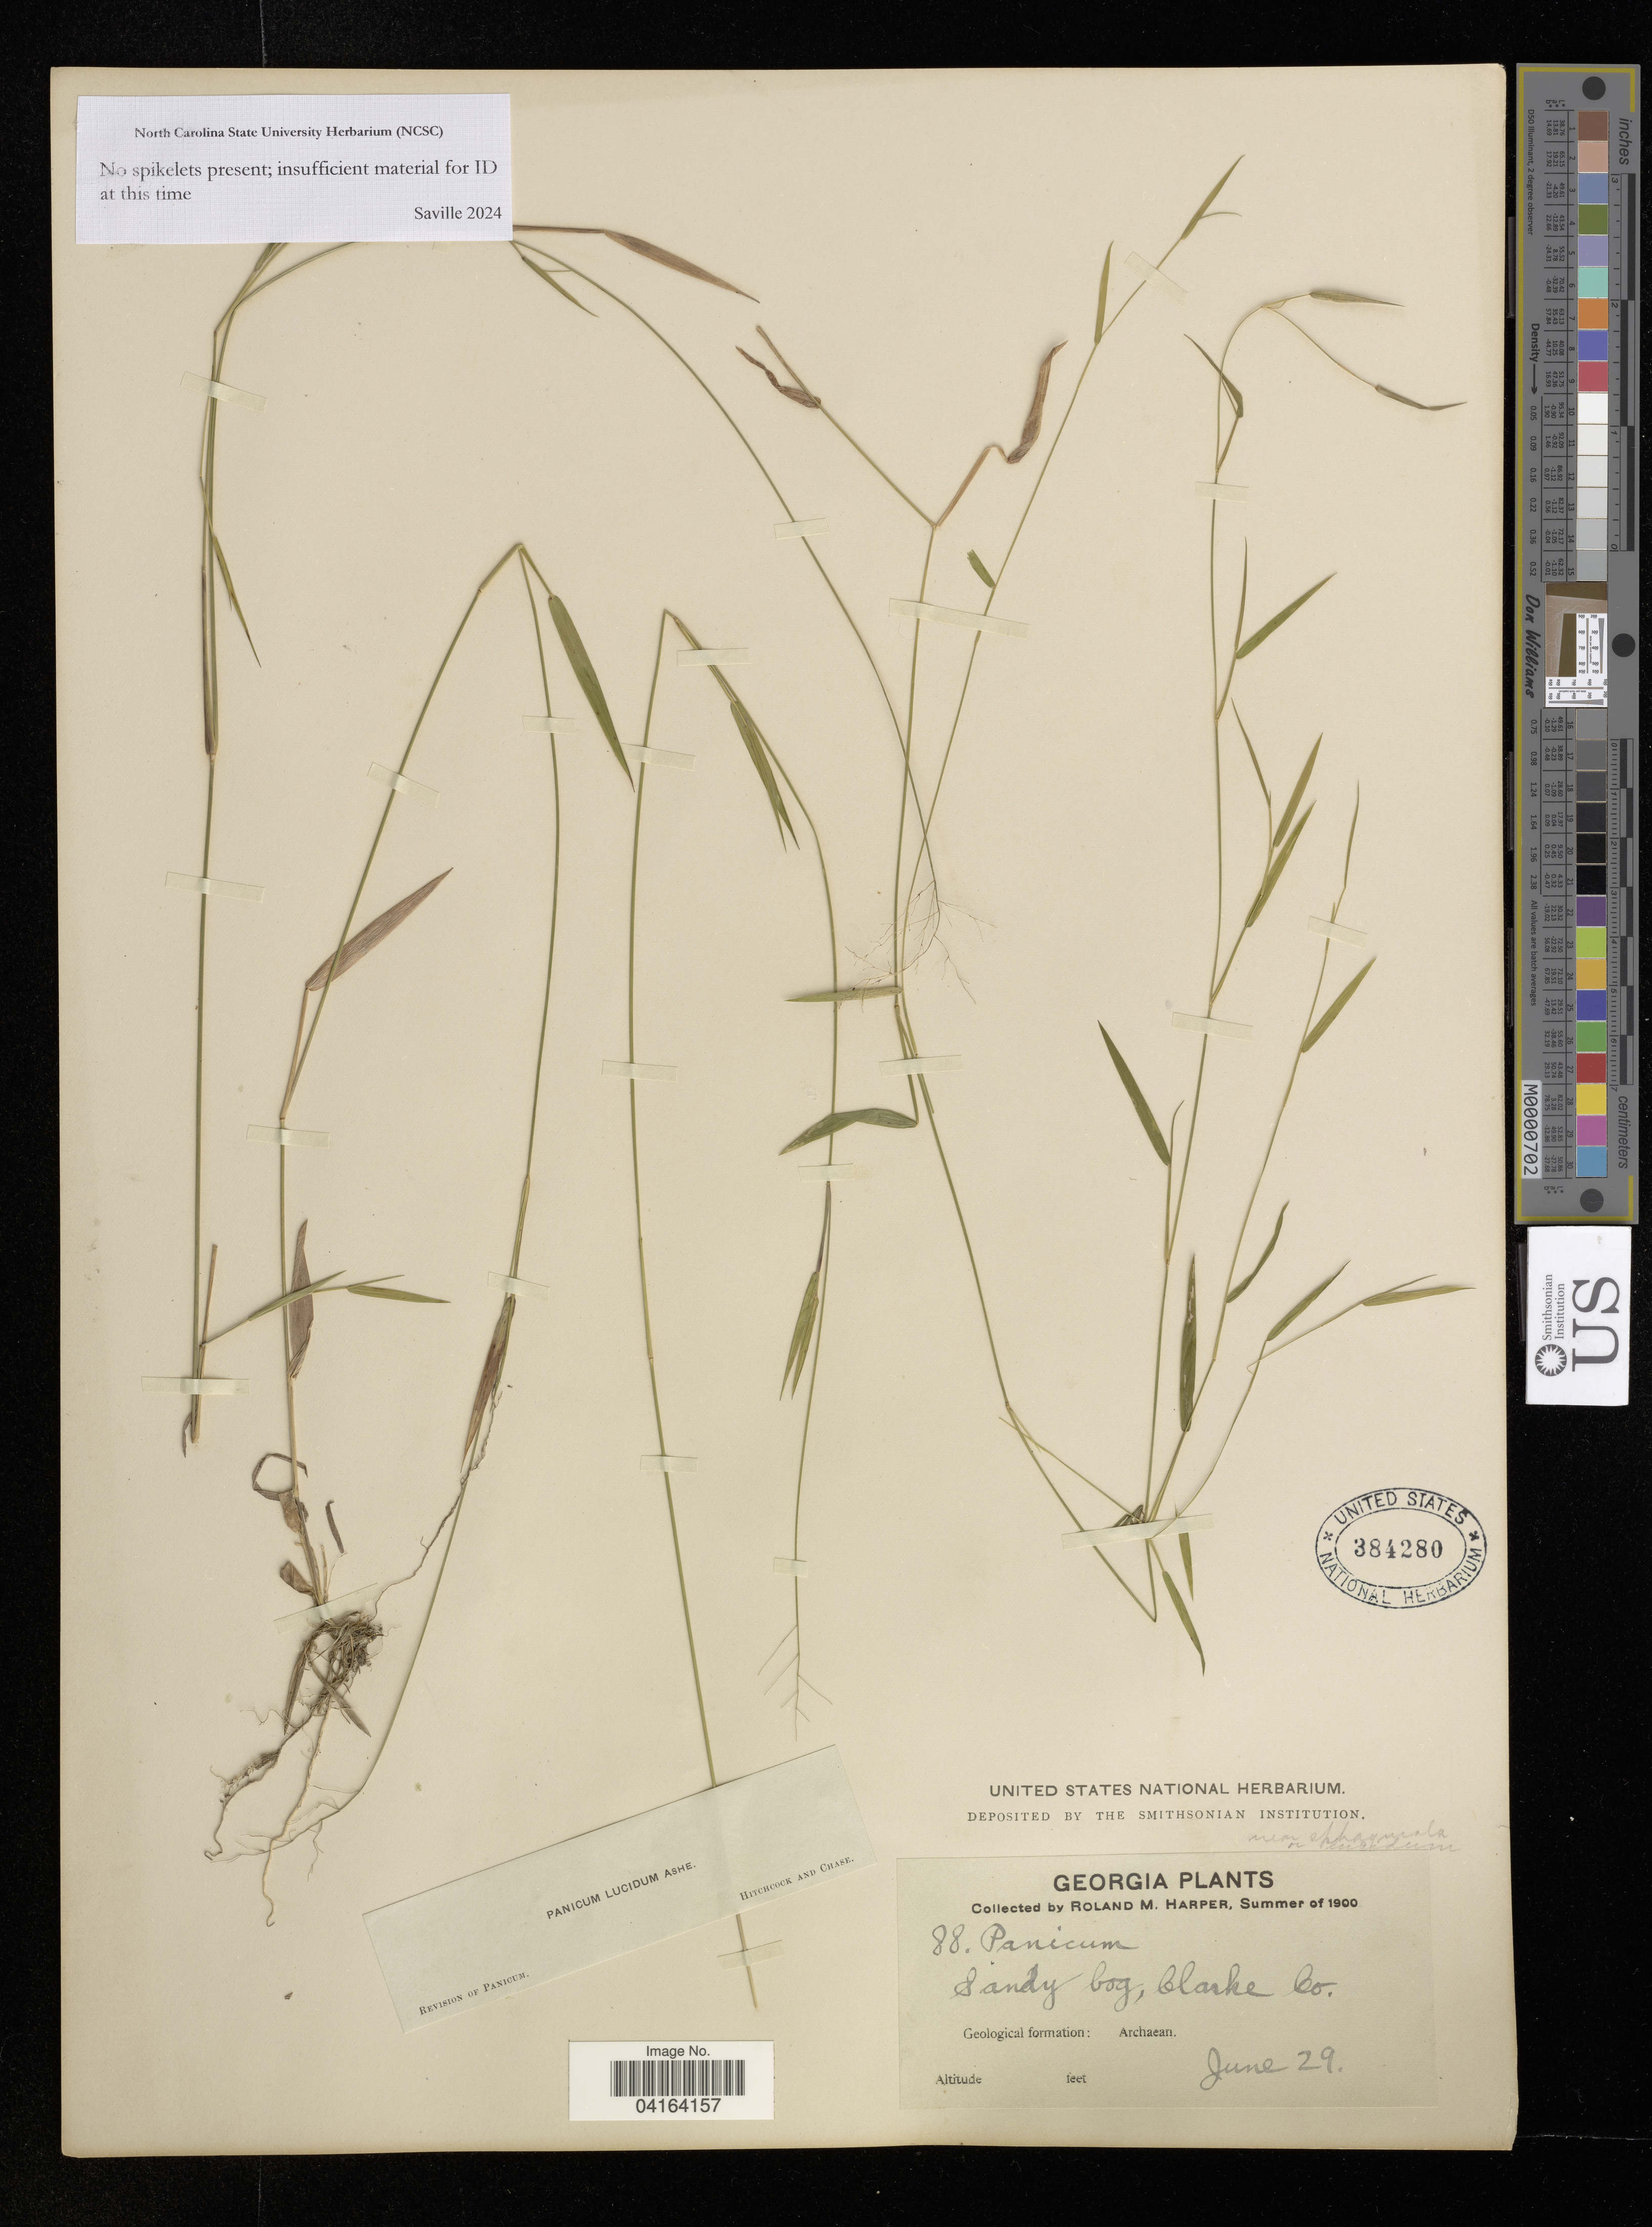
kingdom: Plantae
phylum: Tracheophyta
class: Liliopsida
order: Poales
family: Poaceae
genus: Panicum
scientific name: Panicum lucidum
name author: Ashe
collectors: R. M. Harper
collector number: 88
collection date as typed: JUN 29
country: United States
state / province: Georgia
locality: Clarke Co.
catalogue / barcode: US 384280